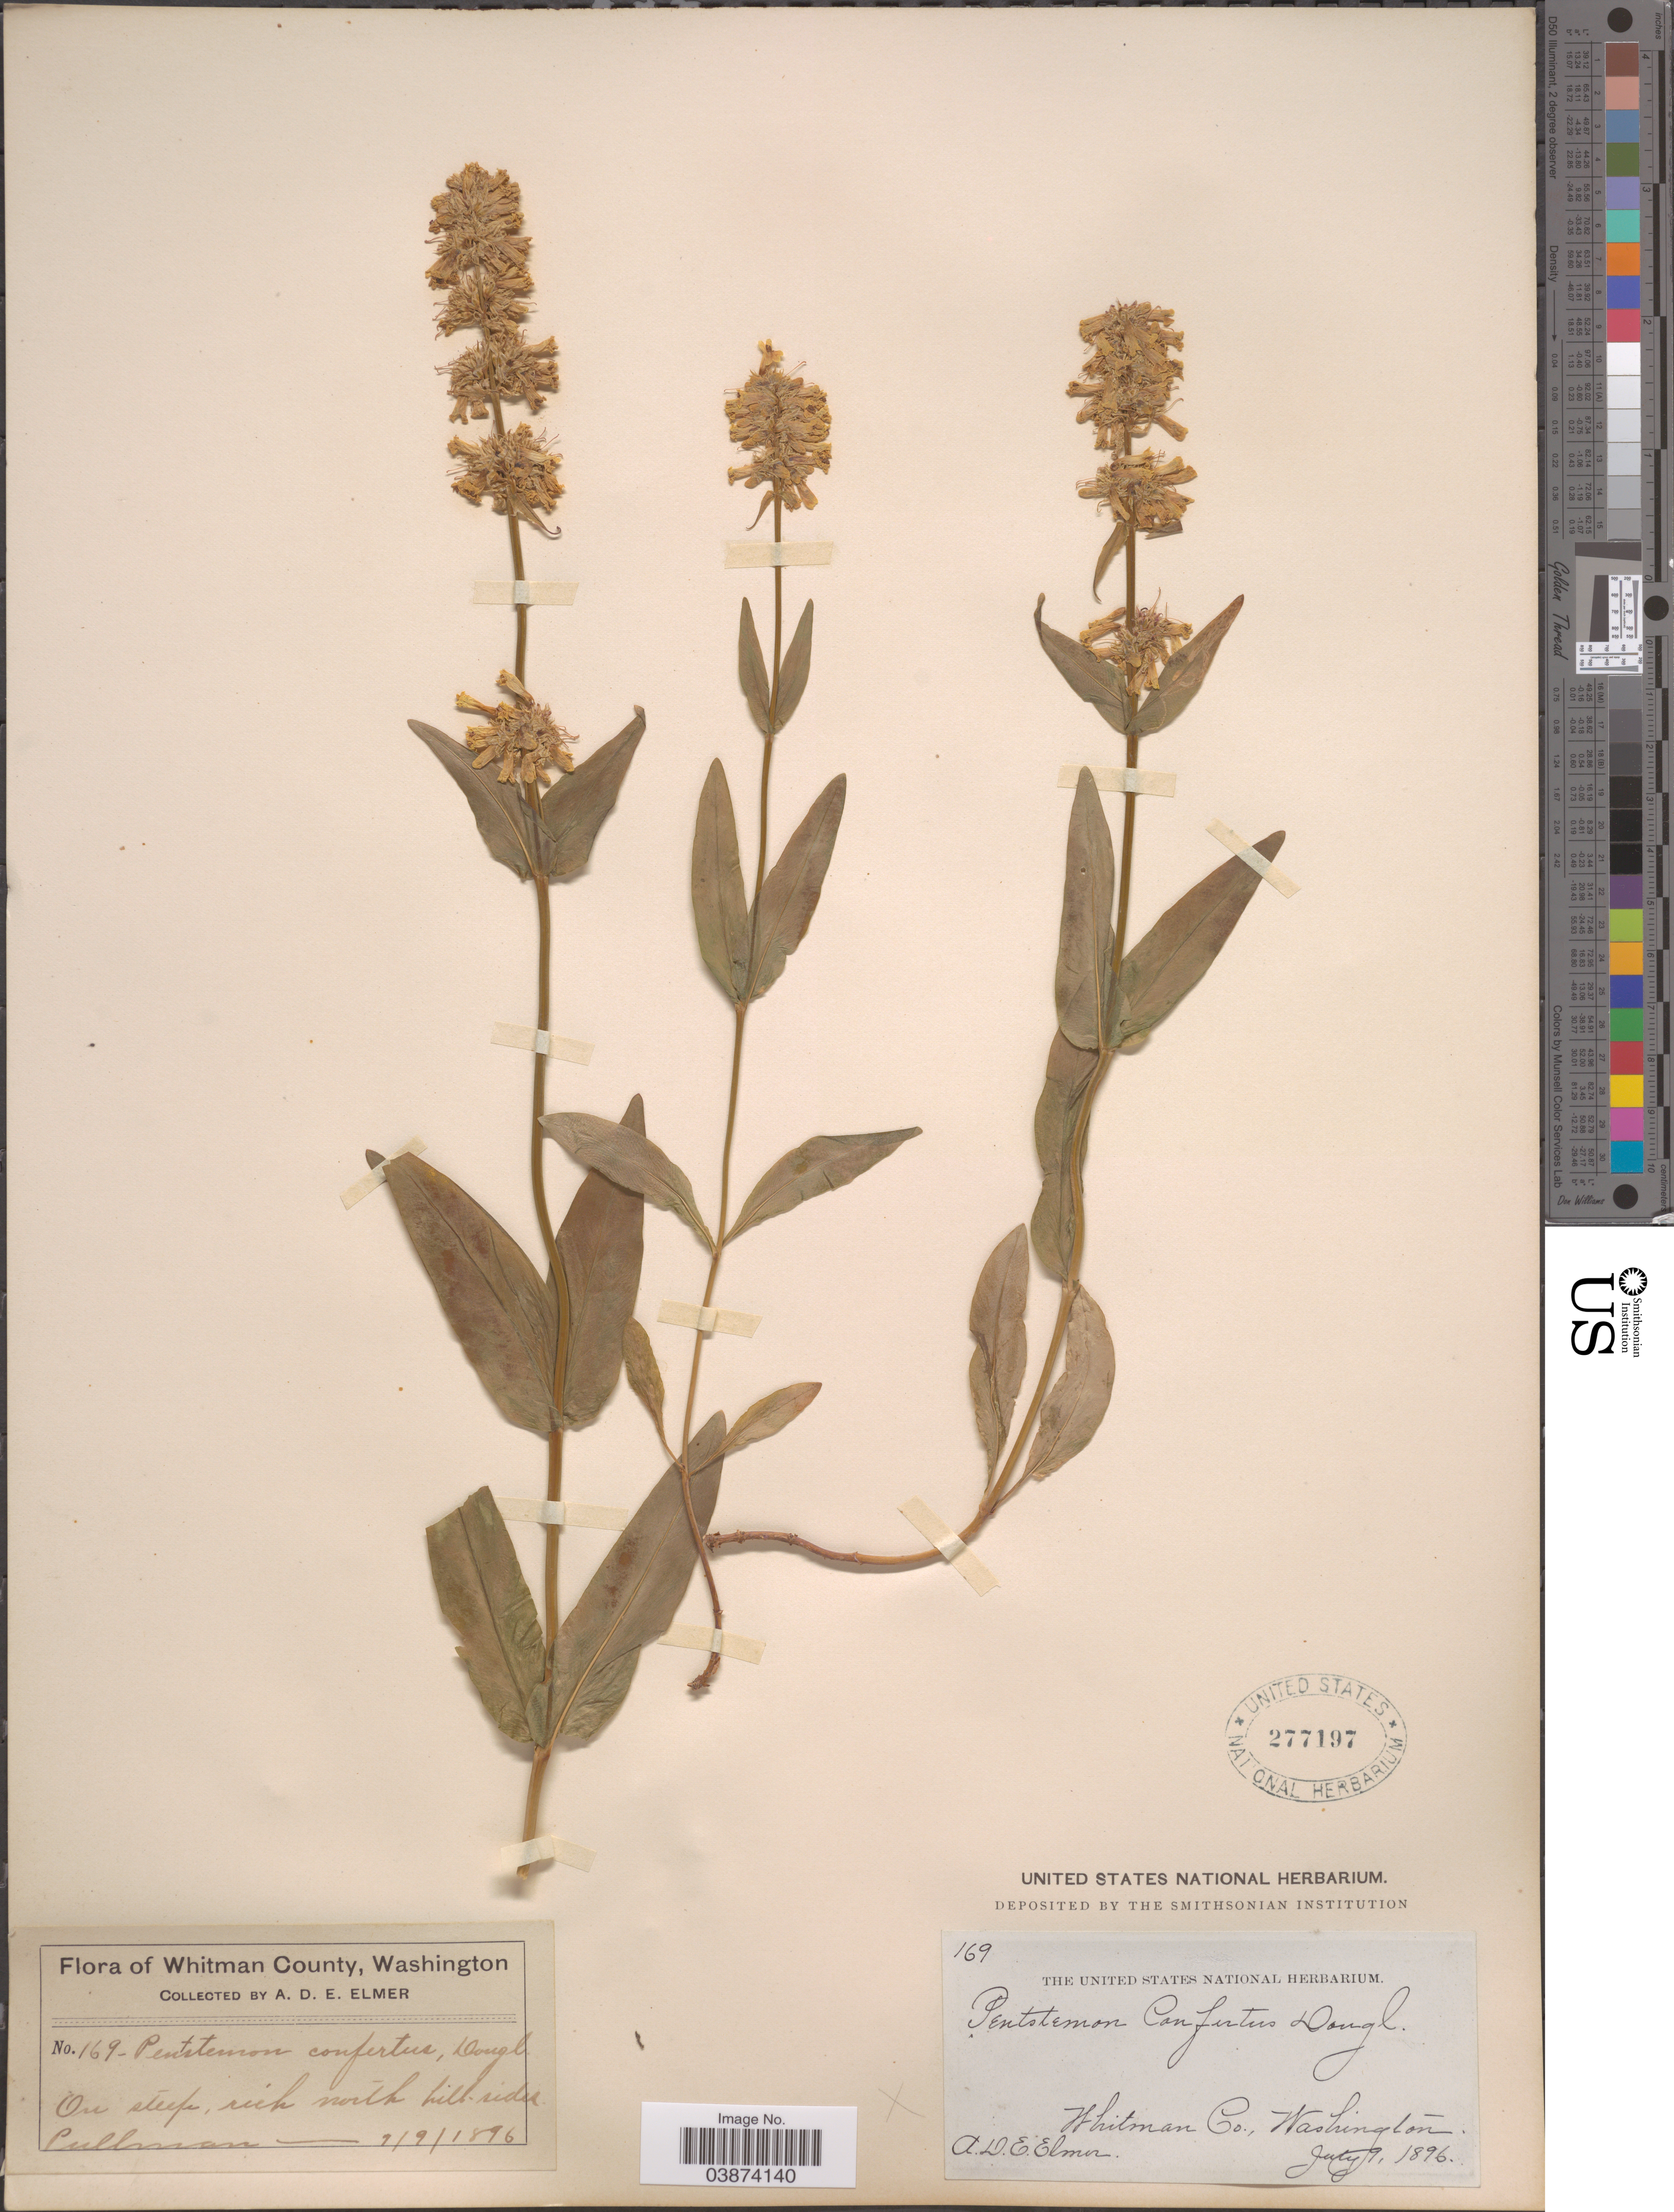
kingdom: Plantae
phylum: Tracheophyta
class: Magnoliopsida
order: Lamiales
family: Plantaginaceae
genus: Penstemon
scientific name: Penstemon confertus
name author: Douglas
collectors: A. D. E. Elmer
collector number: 169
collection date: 1896-07-09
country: United States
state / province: Washington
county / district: Whitman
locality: Whitman County. On steep, rich north hill-side Pullman.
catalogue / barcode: US 277197